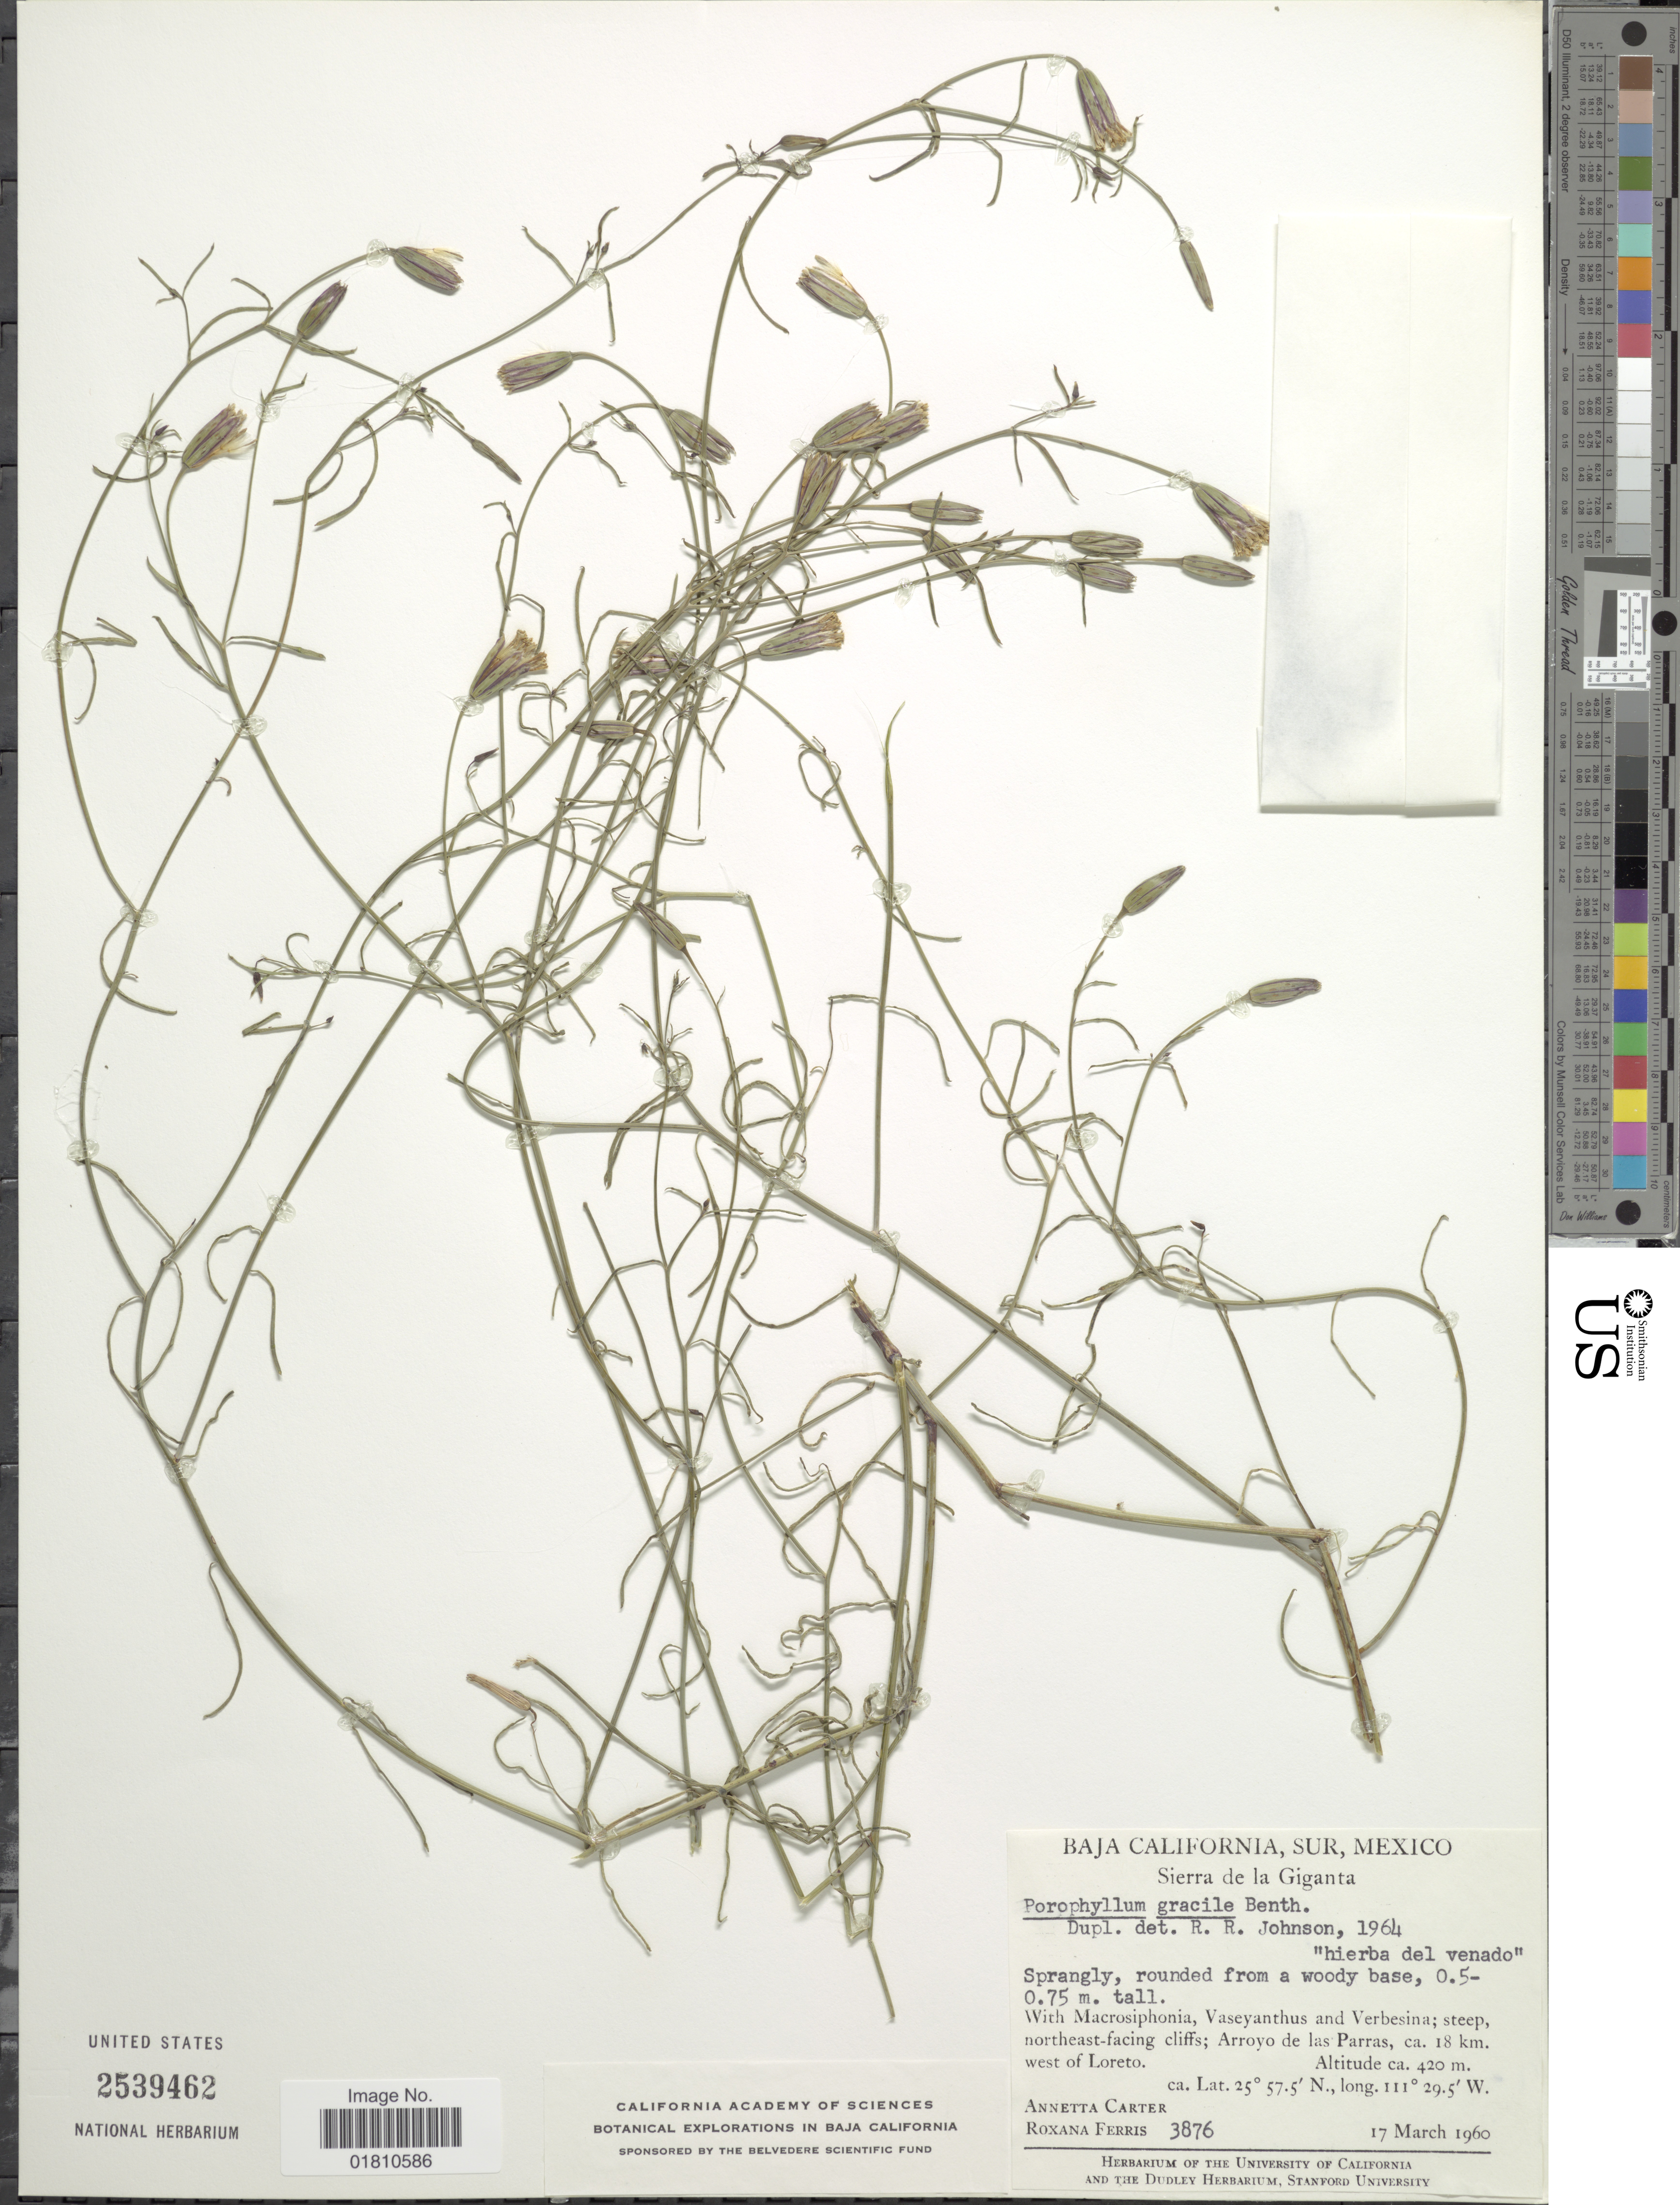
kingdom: Plantae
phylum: Tracheophyta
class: Magnoliopsida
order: Asterales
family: Asteraceae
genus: Porophyllum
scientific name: Porophyllum gracile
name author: Benth.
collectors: A. Carter & R. S. Ferris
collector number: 3876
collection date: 1960-03-17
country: Mexico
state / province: Baja California Sur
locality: Baja California, sur, Sierra de la Giganta, "hierba del venado", steep, northeast-facing cliffs; Arroyo de las Parras, ca. 18 k. west of Loreto.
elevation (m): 420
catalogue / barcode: US 2539462